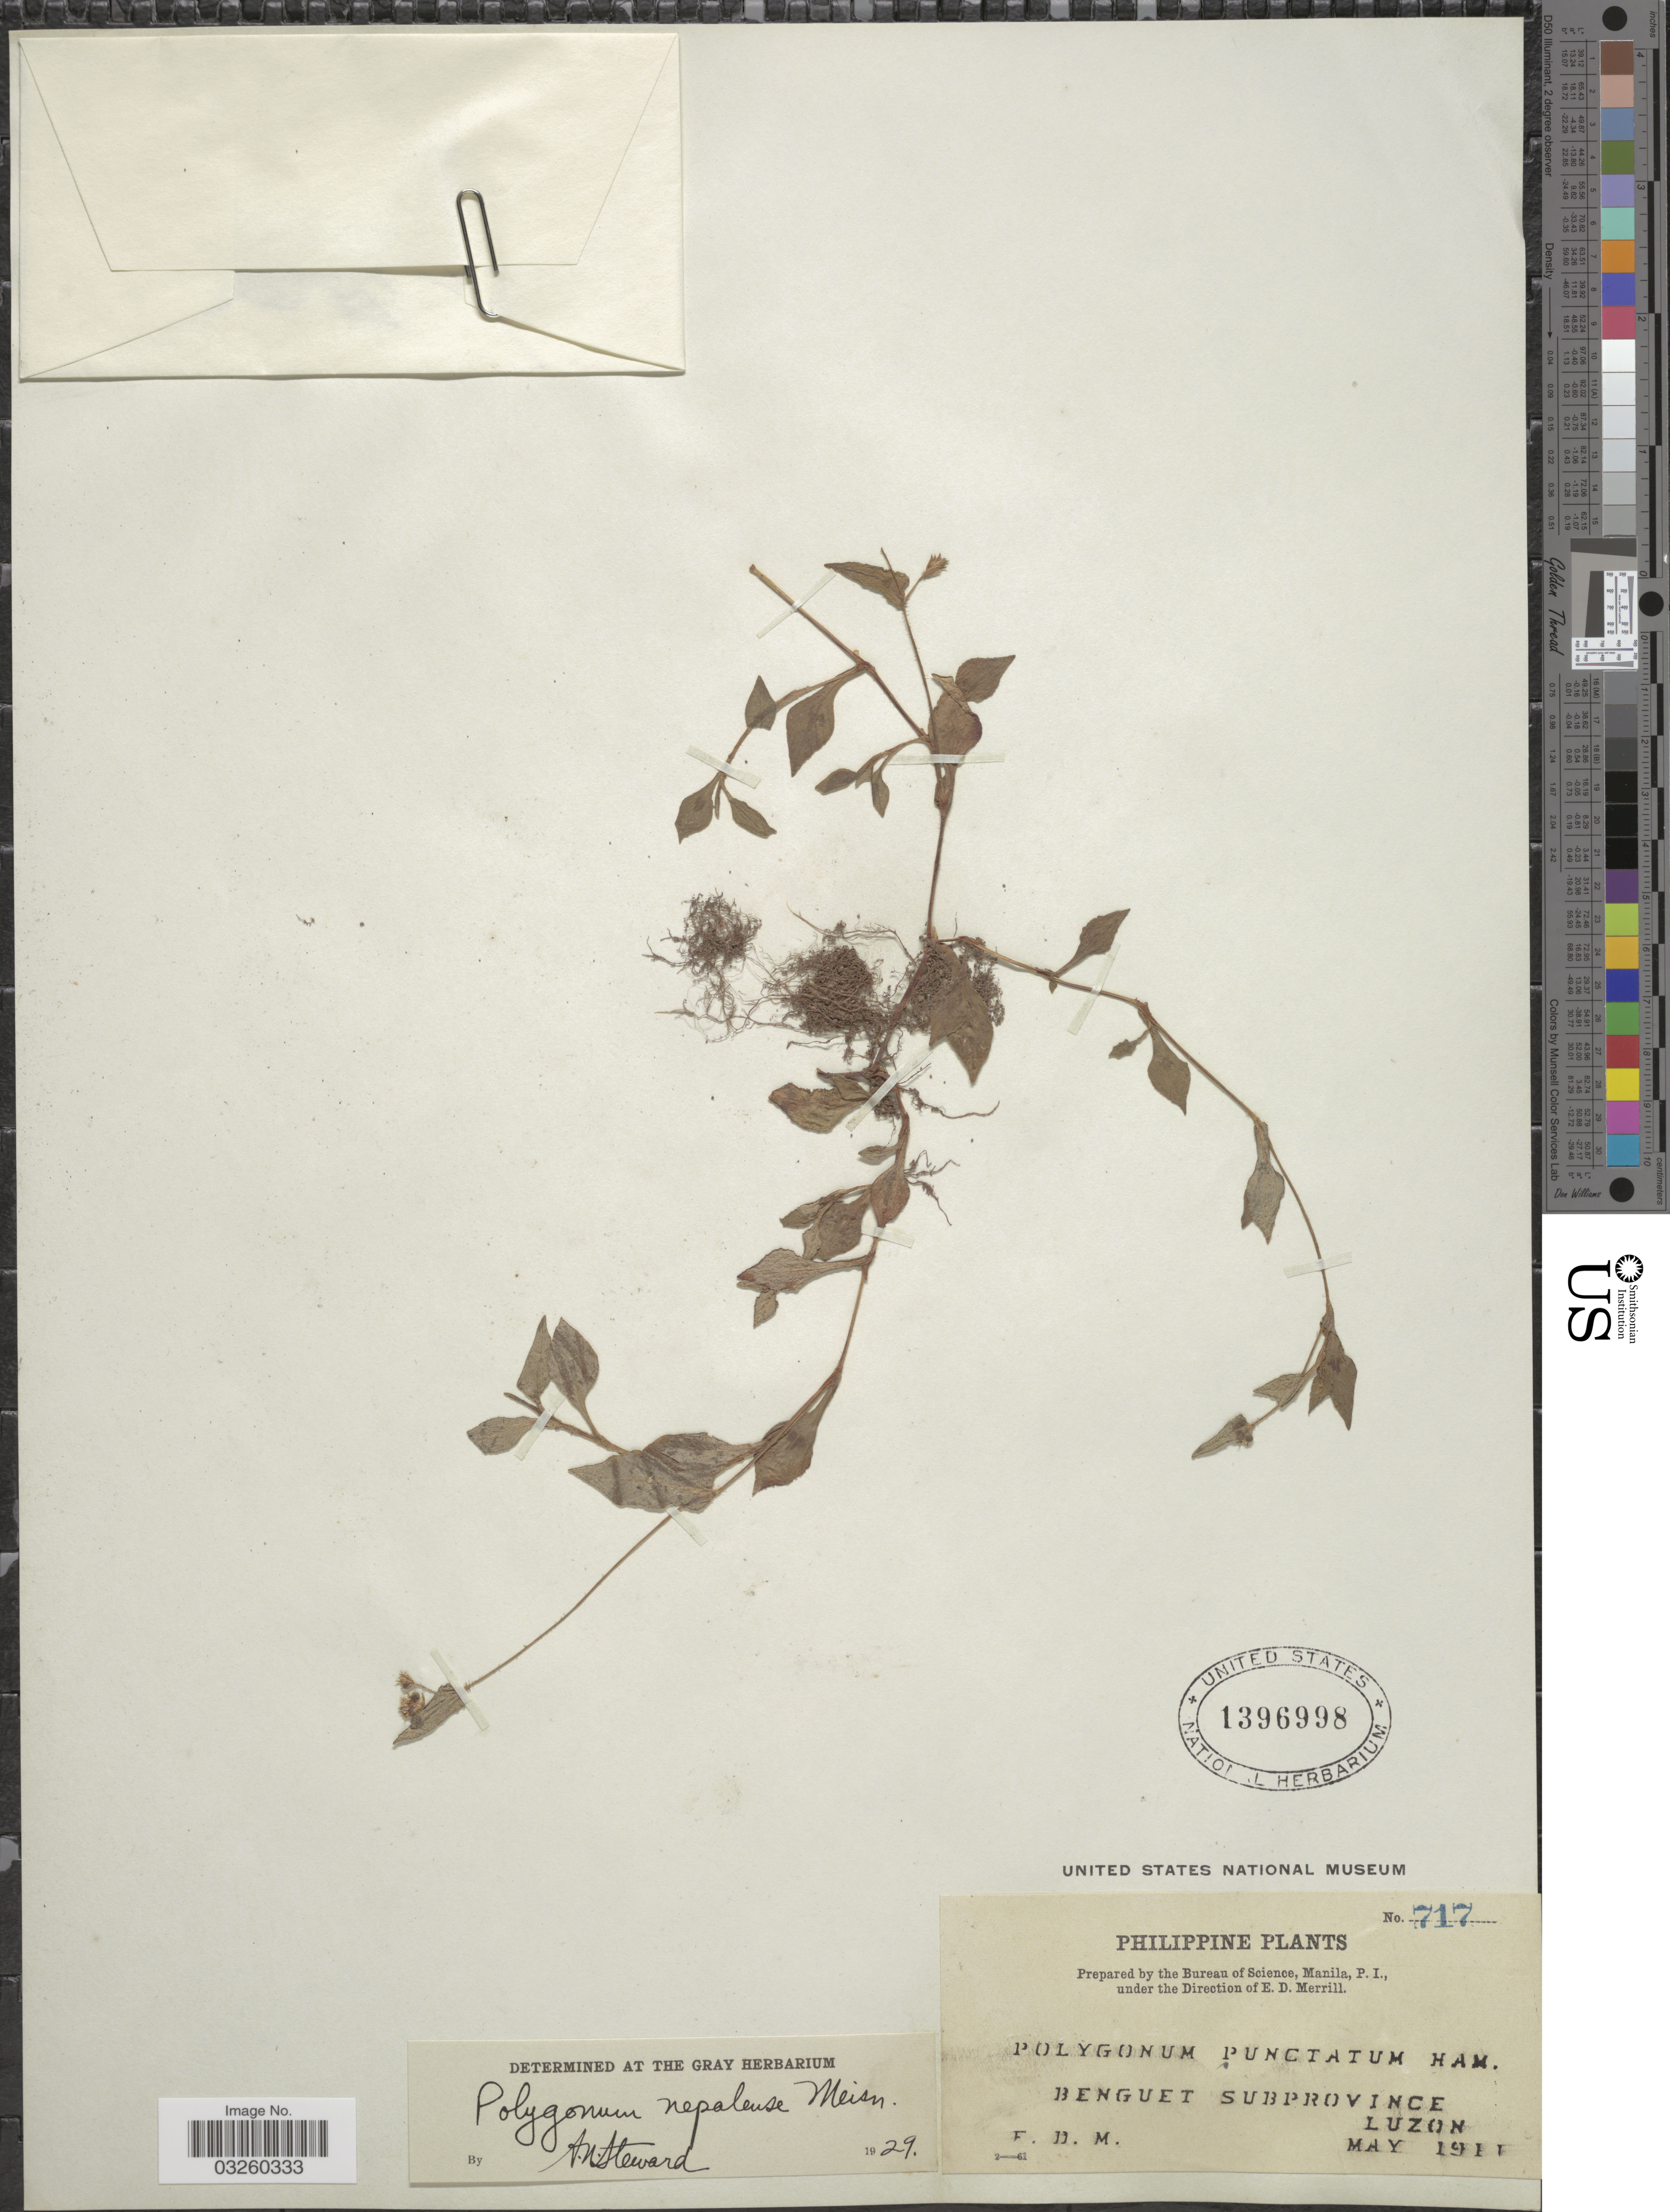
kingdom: Plantae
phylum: Tracheophyta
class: Magnoliopsida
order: Caryophyllales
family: Polygonaceae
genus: Polygonum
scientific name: Polygonum nepalense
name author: Meisn.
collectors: E. D. Merrill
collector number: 717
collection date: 1911-05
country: Philippines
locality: Benguet Subprovince. Luzon.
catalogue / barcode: US 1396998